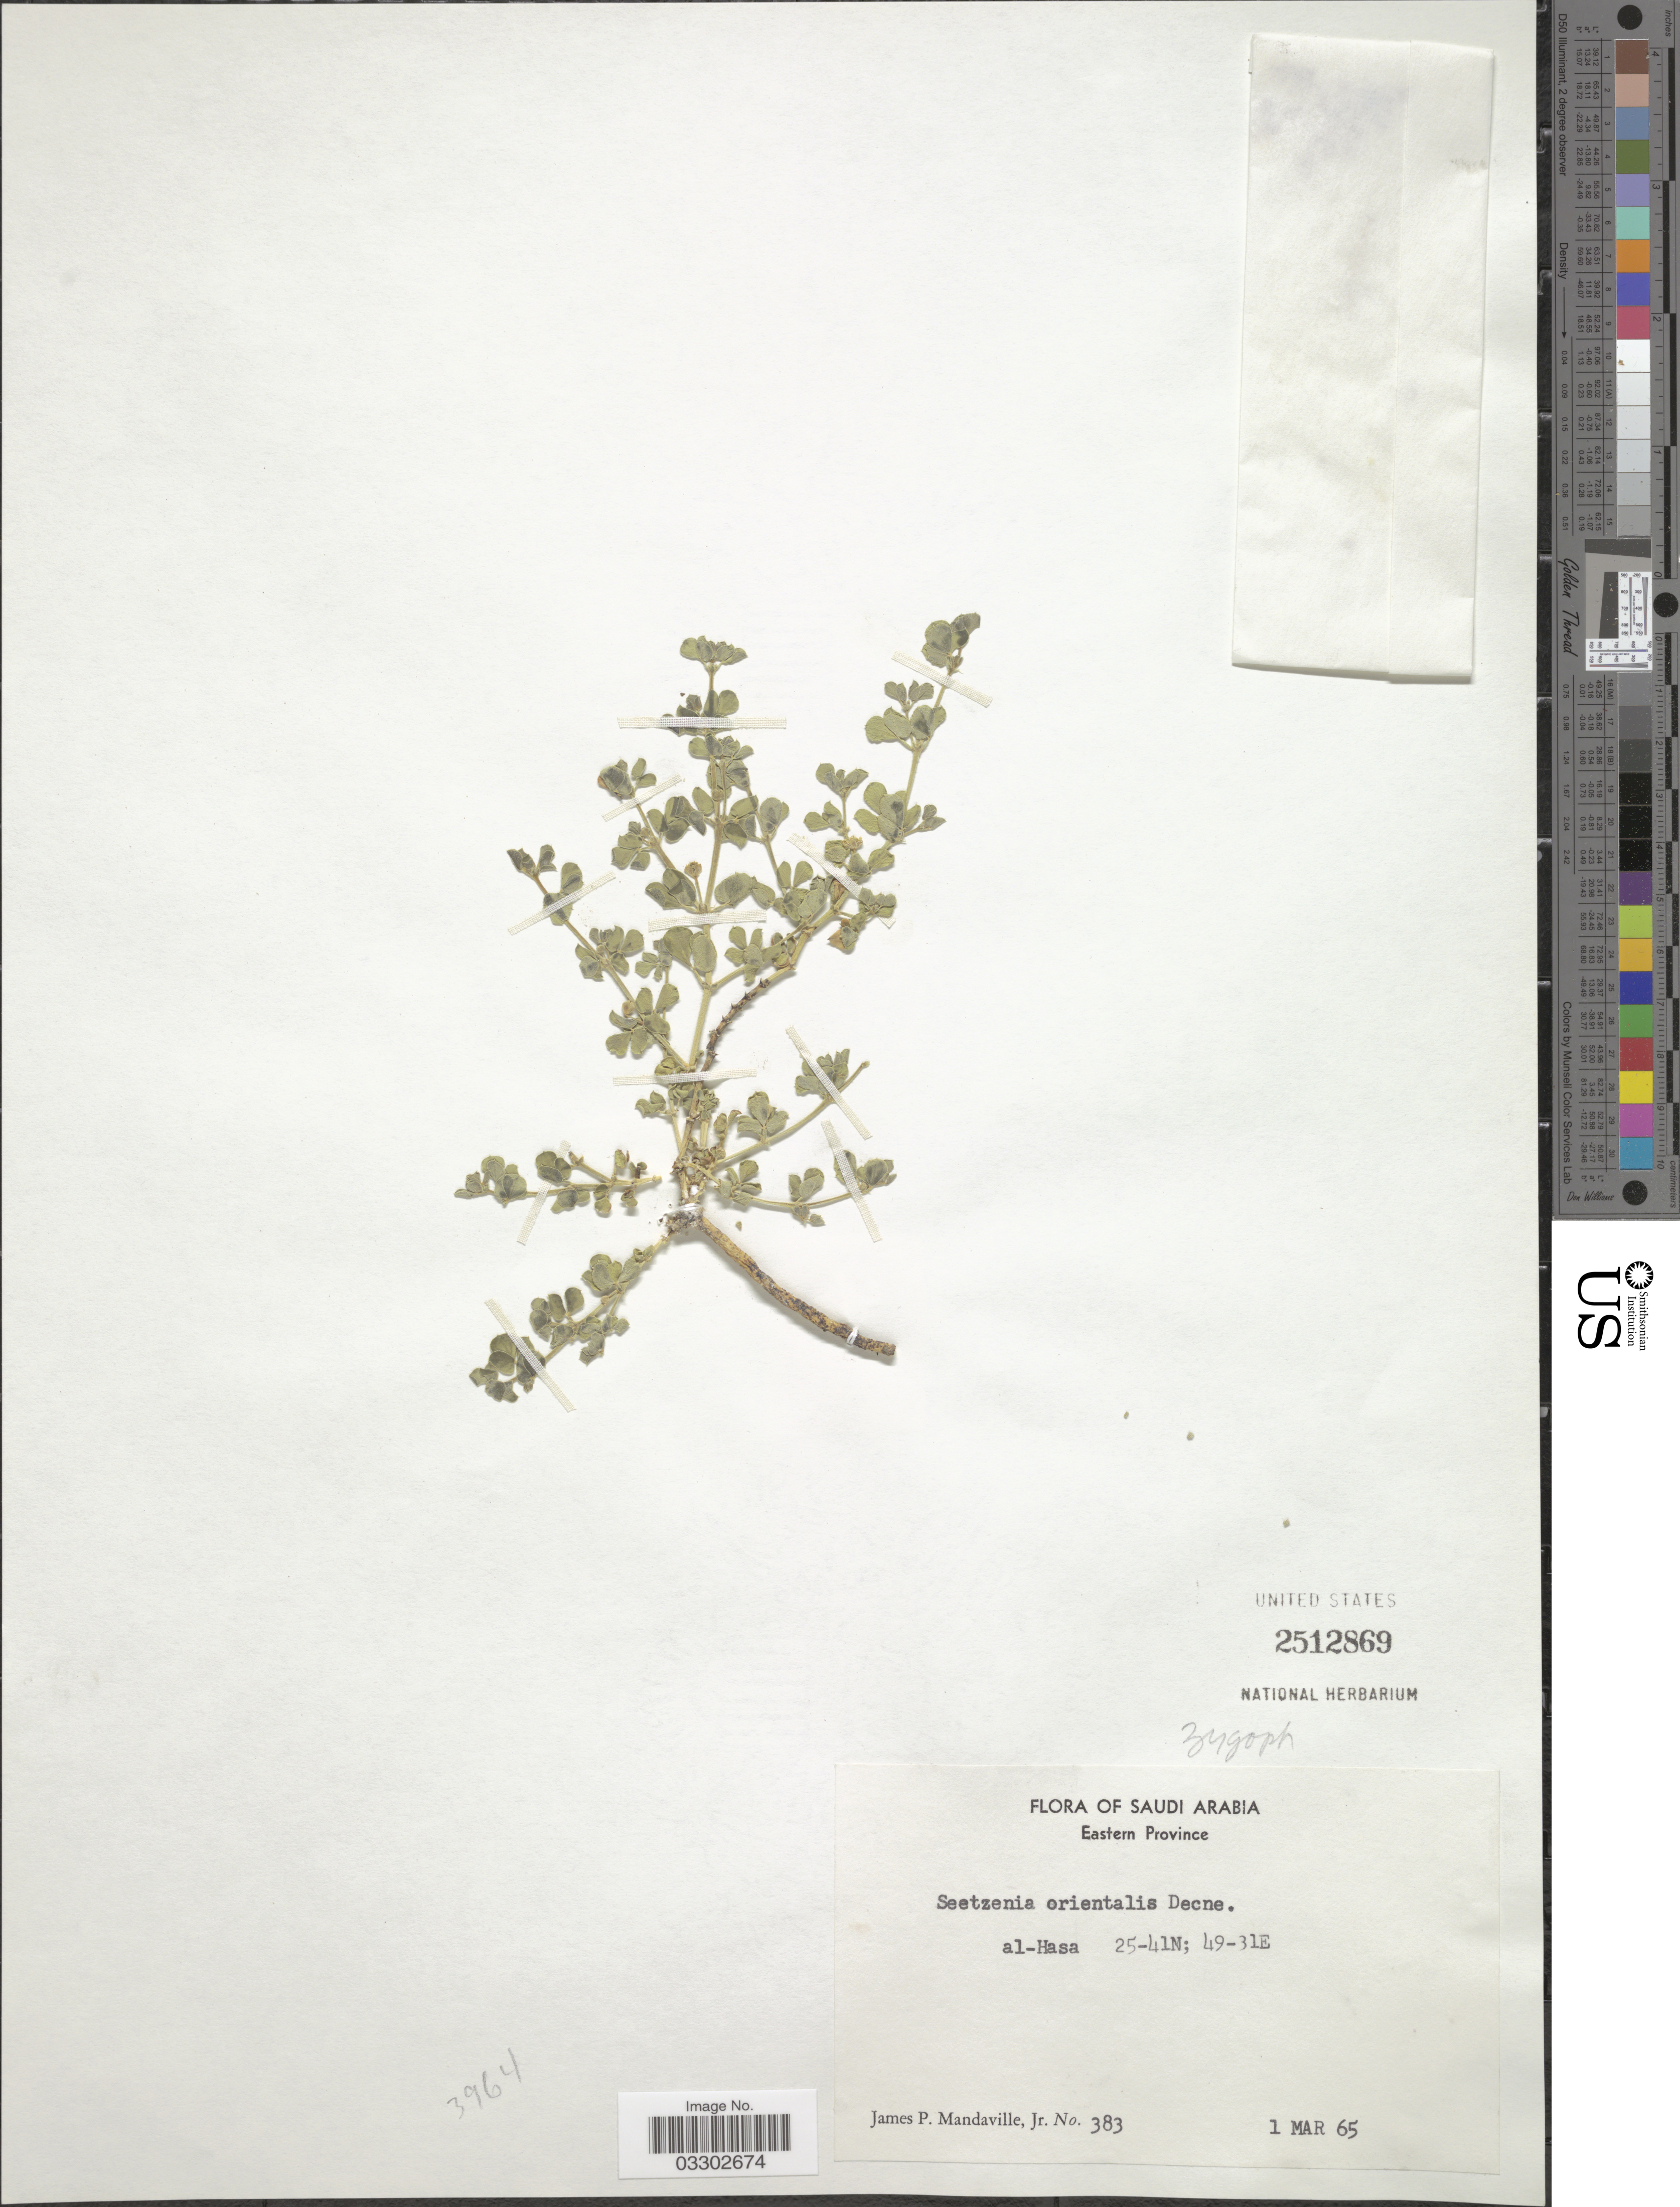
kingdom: Plantae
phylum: Tracheophyta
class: Magnoliopsida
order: Zygophyllales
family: Zygophyllaceae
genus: Seetzenia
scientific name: Seetzenia orientalis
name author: Decne.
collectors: J. Mandaville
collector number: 383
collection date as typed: Transcribed d/m/y: 1/3/65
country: Saudi Arabia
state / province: Ash Sharqiyah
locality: Eastern Province. al-Hasa.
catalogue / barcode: US 2512869